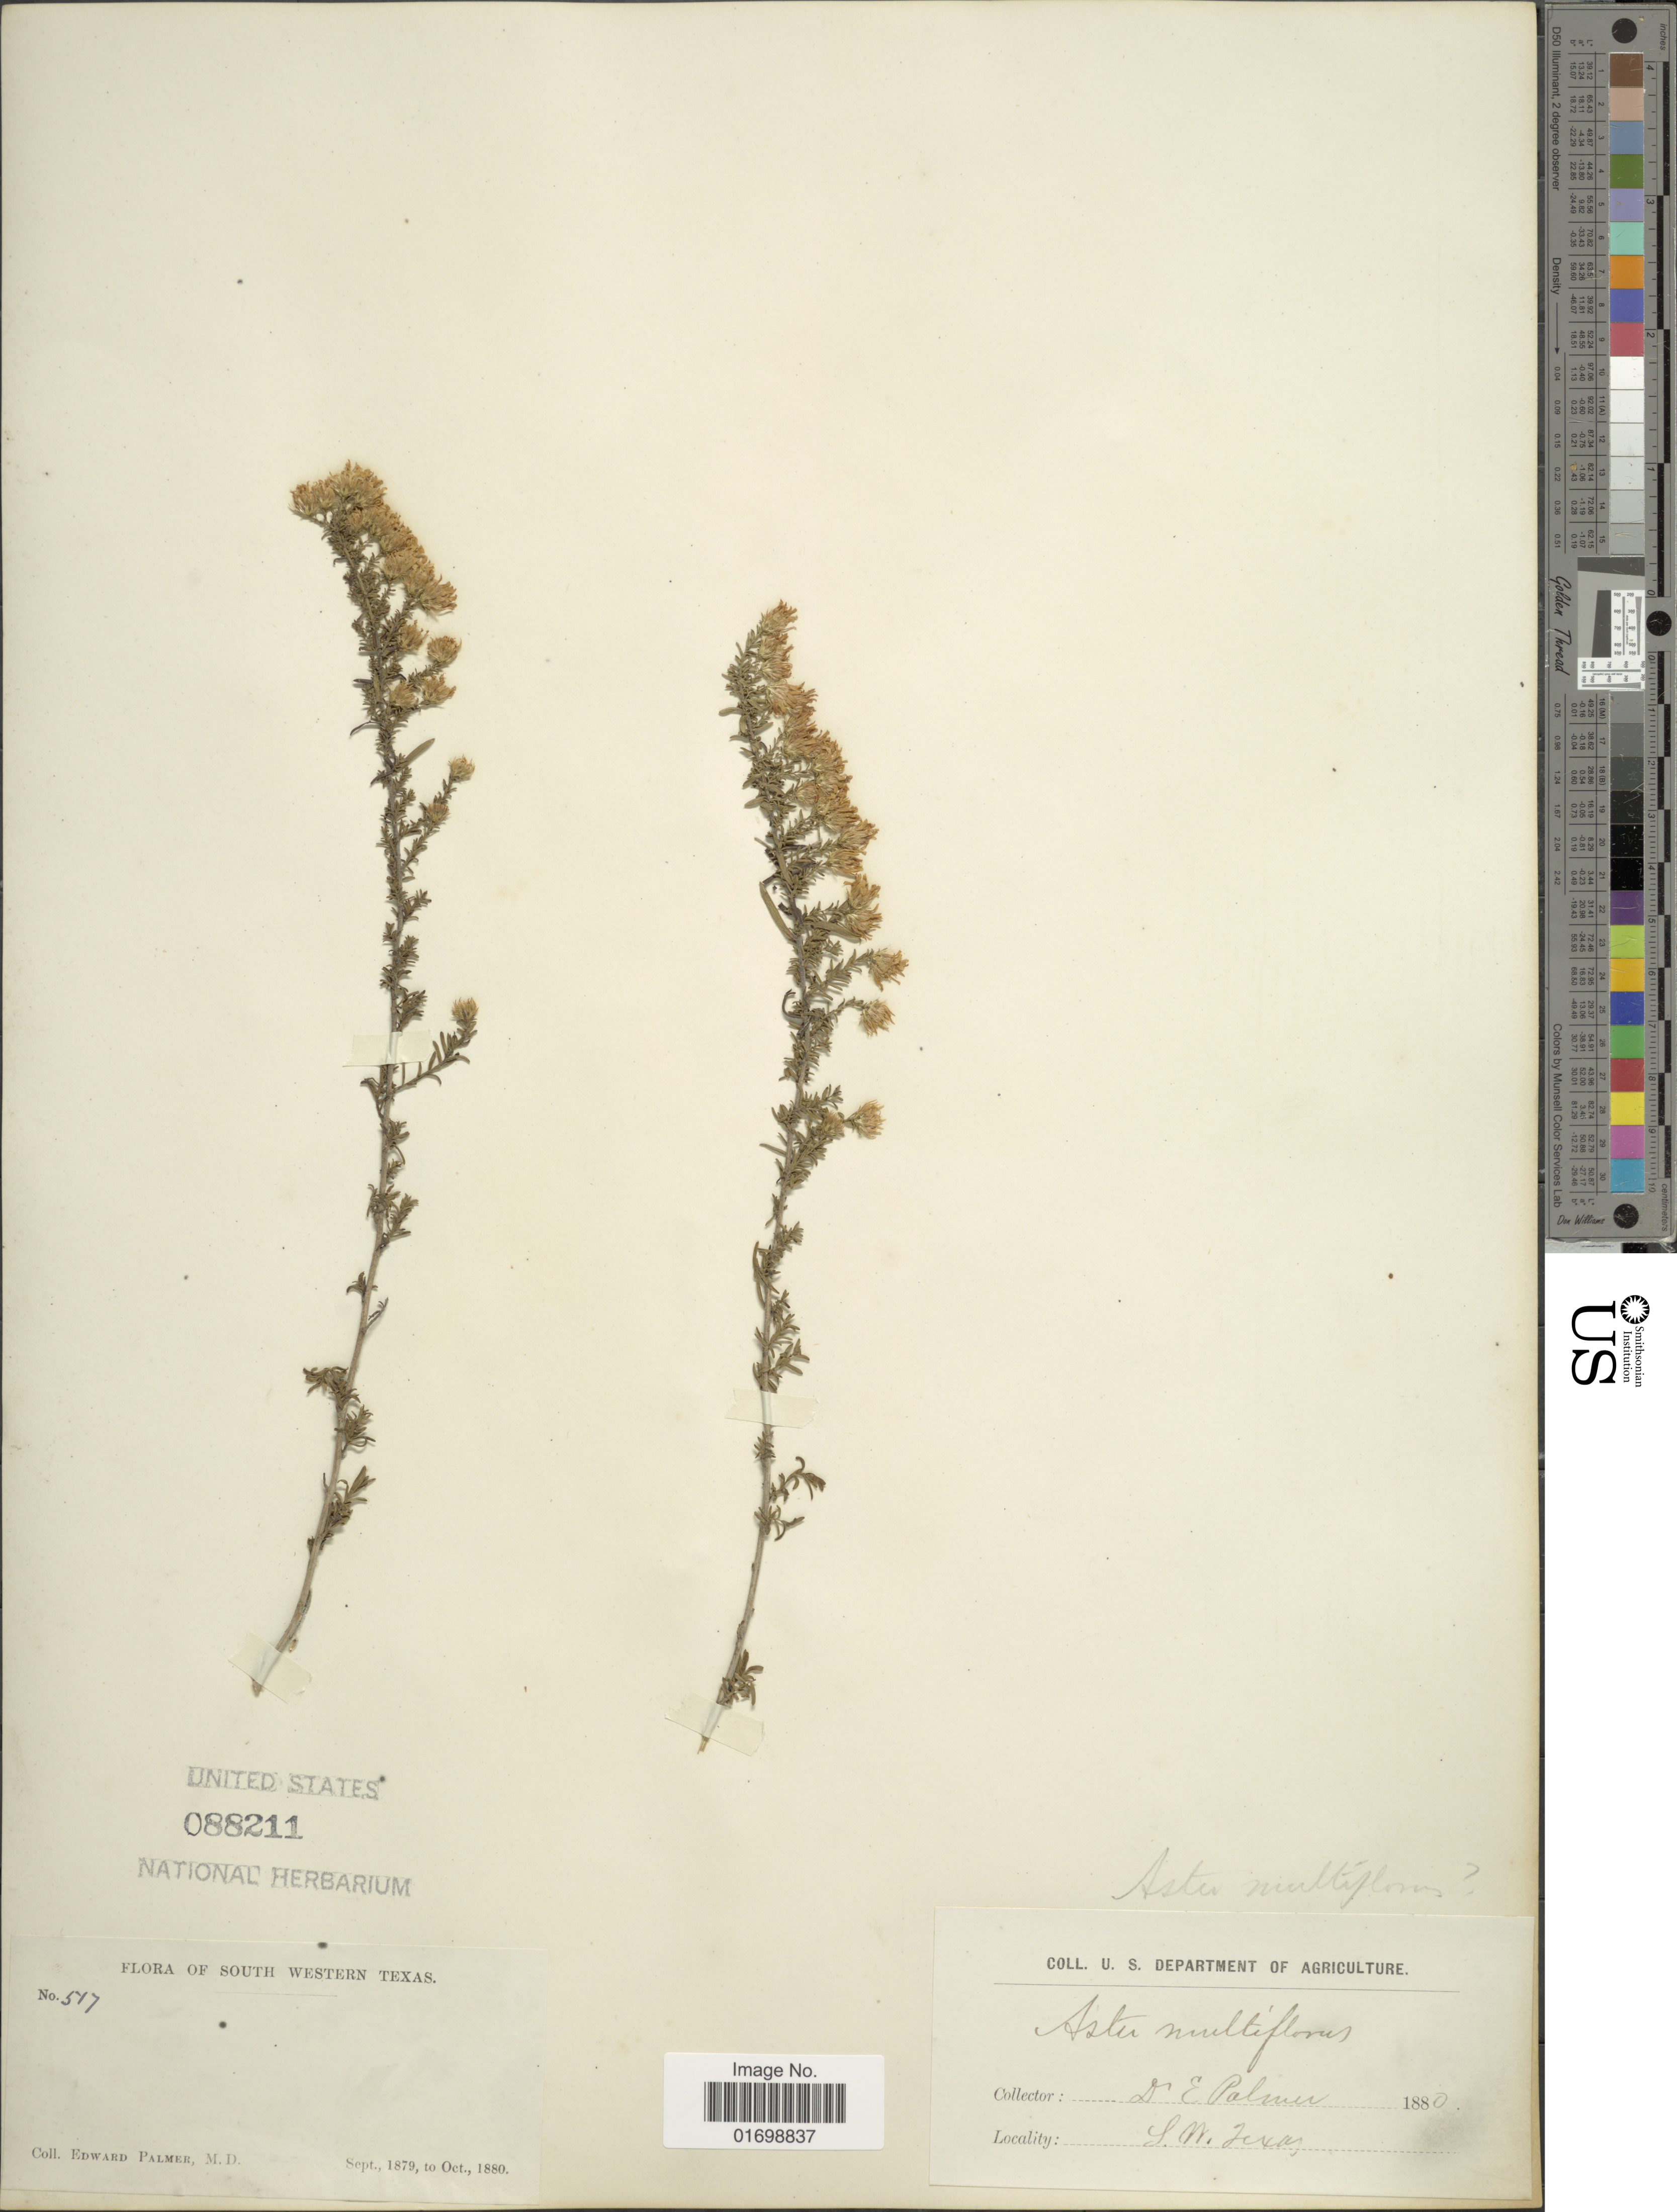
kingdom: Plantae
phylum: Tracheophyta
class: Magnoliopsida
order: Asterales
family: Asteraceae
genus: Symphyotrichum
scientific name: Symphyotrichum ericoides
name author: (L.) G.L. Nesom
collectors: E. Palmer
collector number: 517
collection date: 1879-09/1880-10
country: United States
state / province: Texas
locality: South WesternTexas.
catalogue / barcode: US 88211